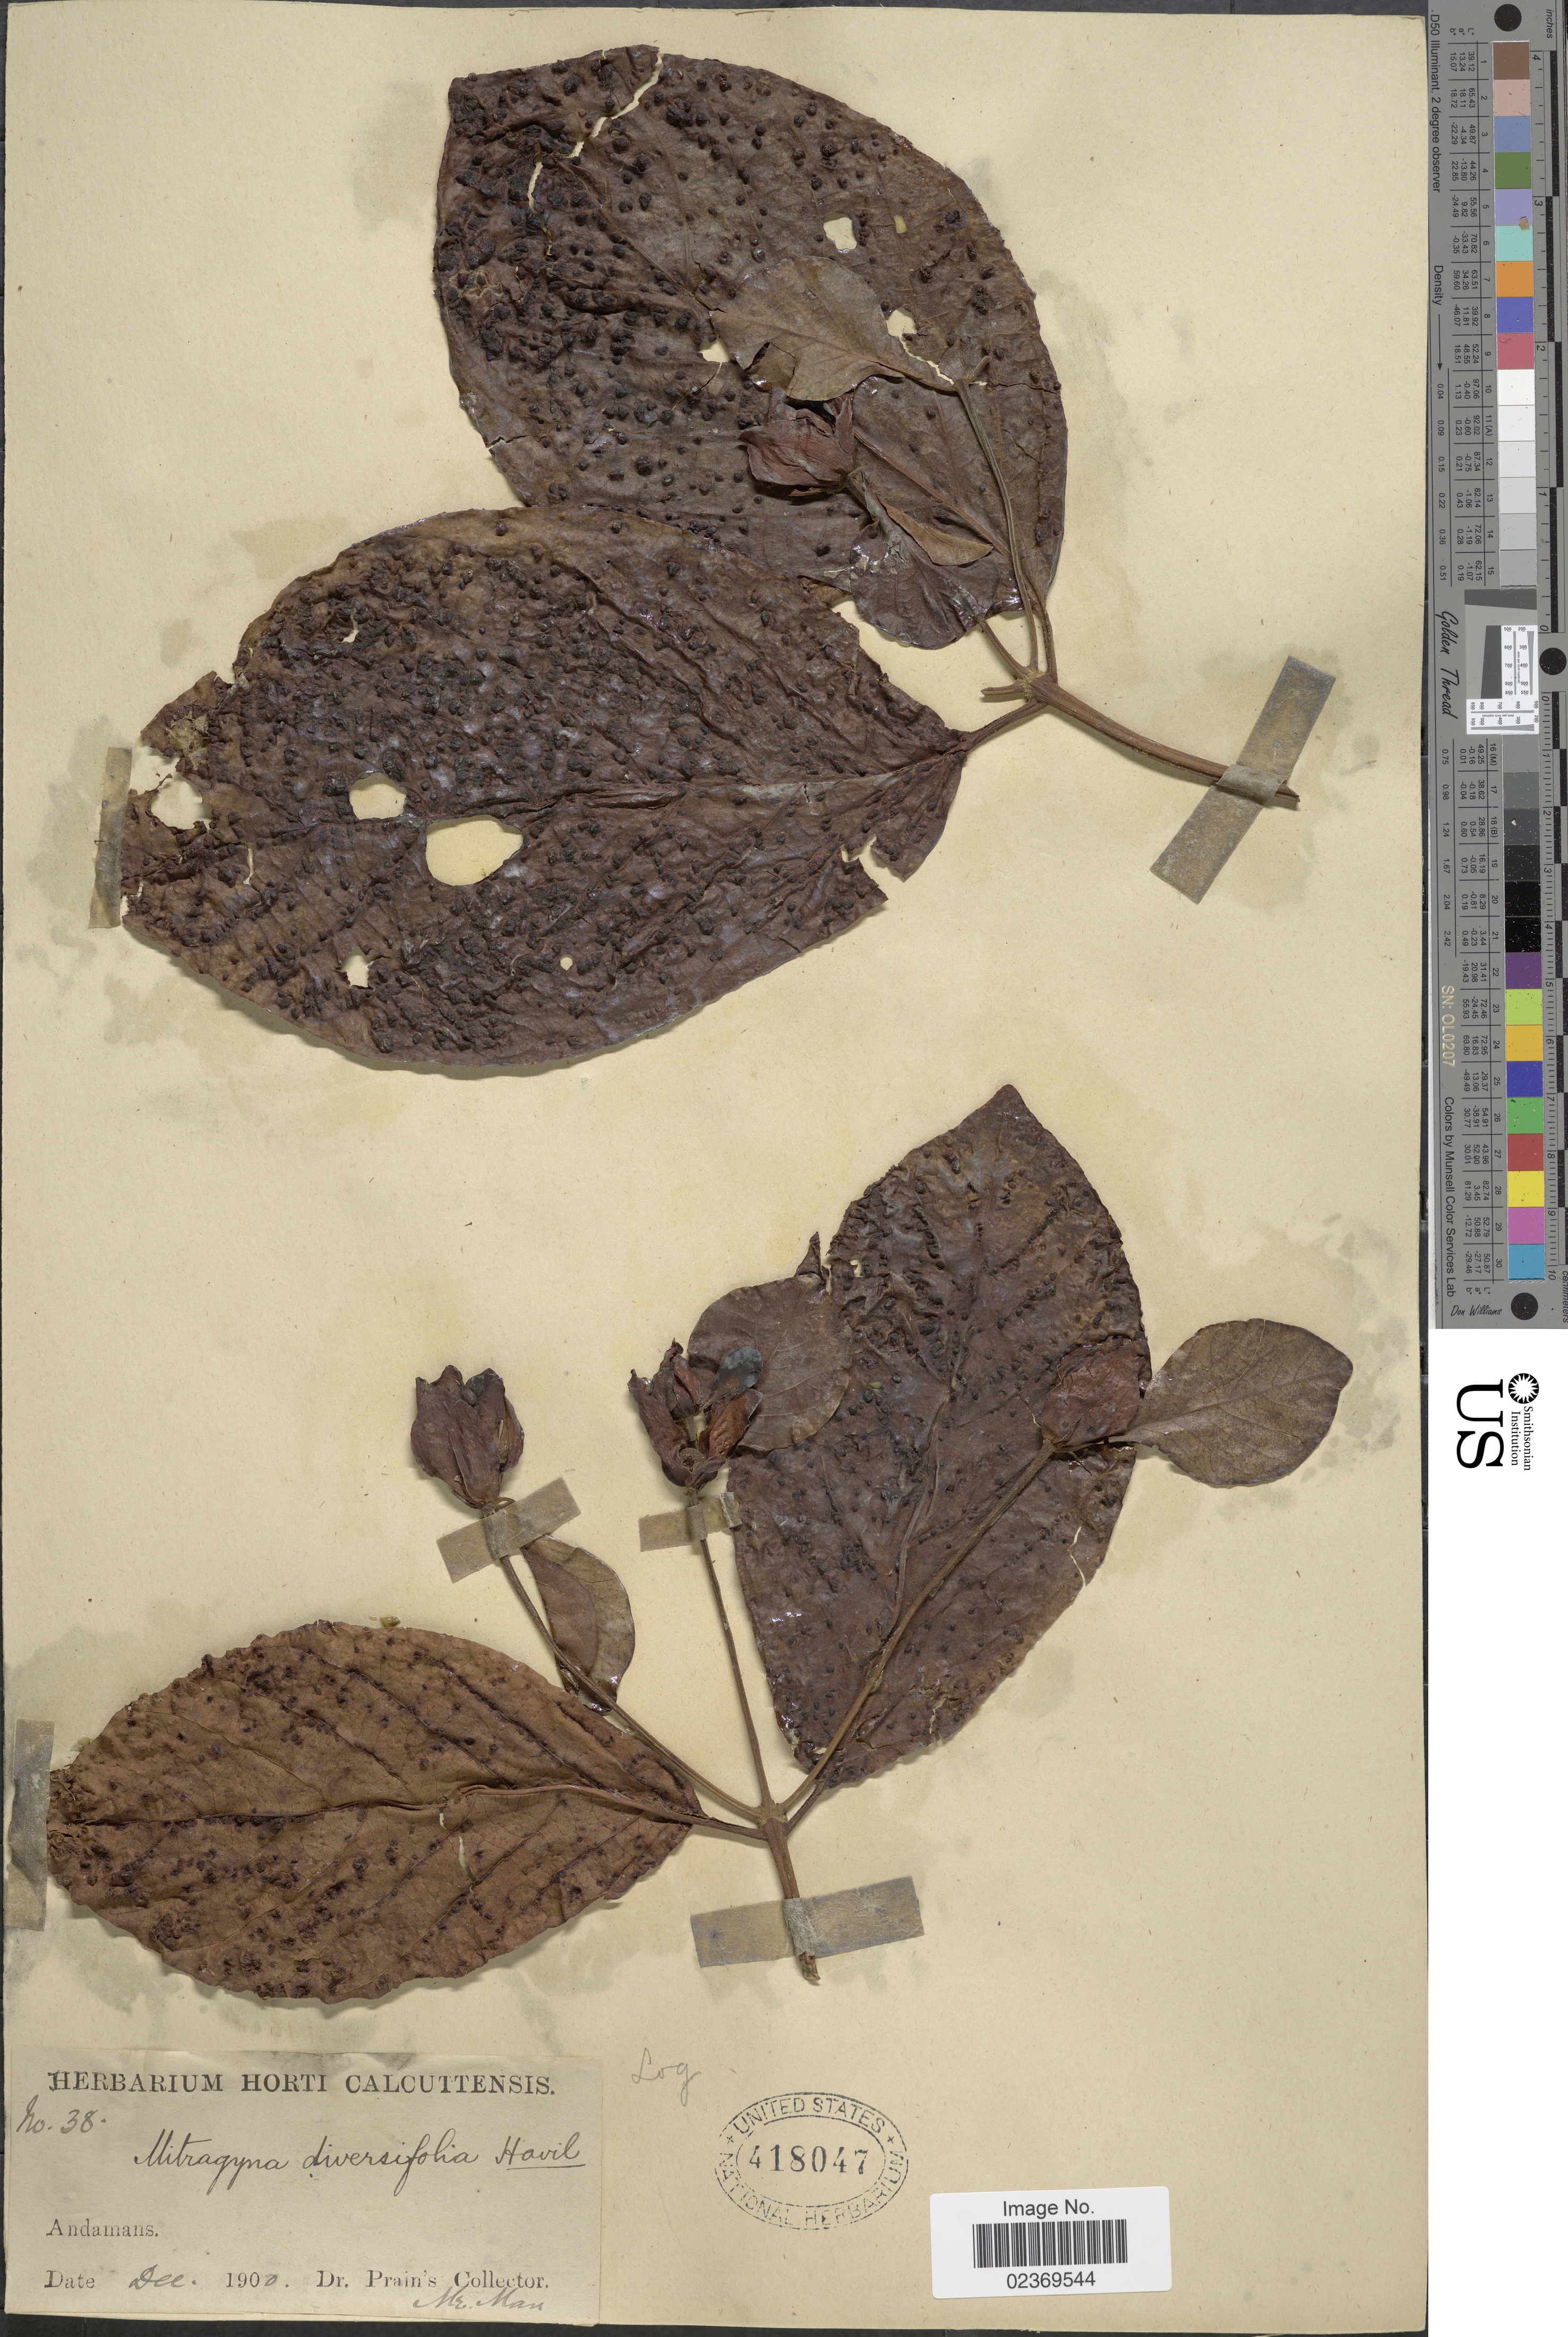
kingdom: Plantae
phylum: Tracheophyta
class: Magnoliopsida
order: Gentianales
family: Rubiaceae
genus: Mitragyna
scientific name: Mitragyna diversifolia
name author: (Wall. ex G. Don) Havil.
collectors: Dr. Prain's collector & Man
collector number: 38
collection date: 1900-12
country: India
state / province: Andaman and Nicobar Islands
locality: Andamans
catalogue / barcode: US 418047